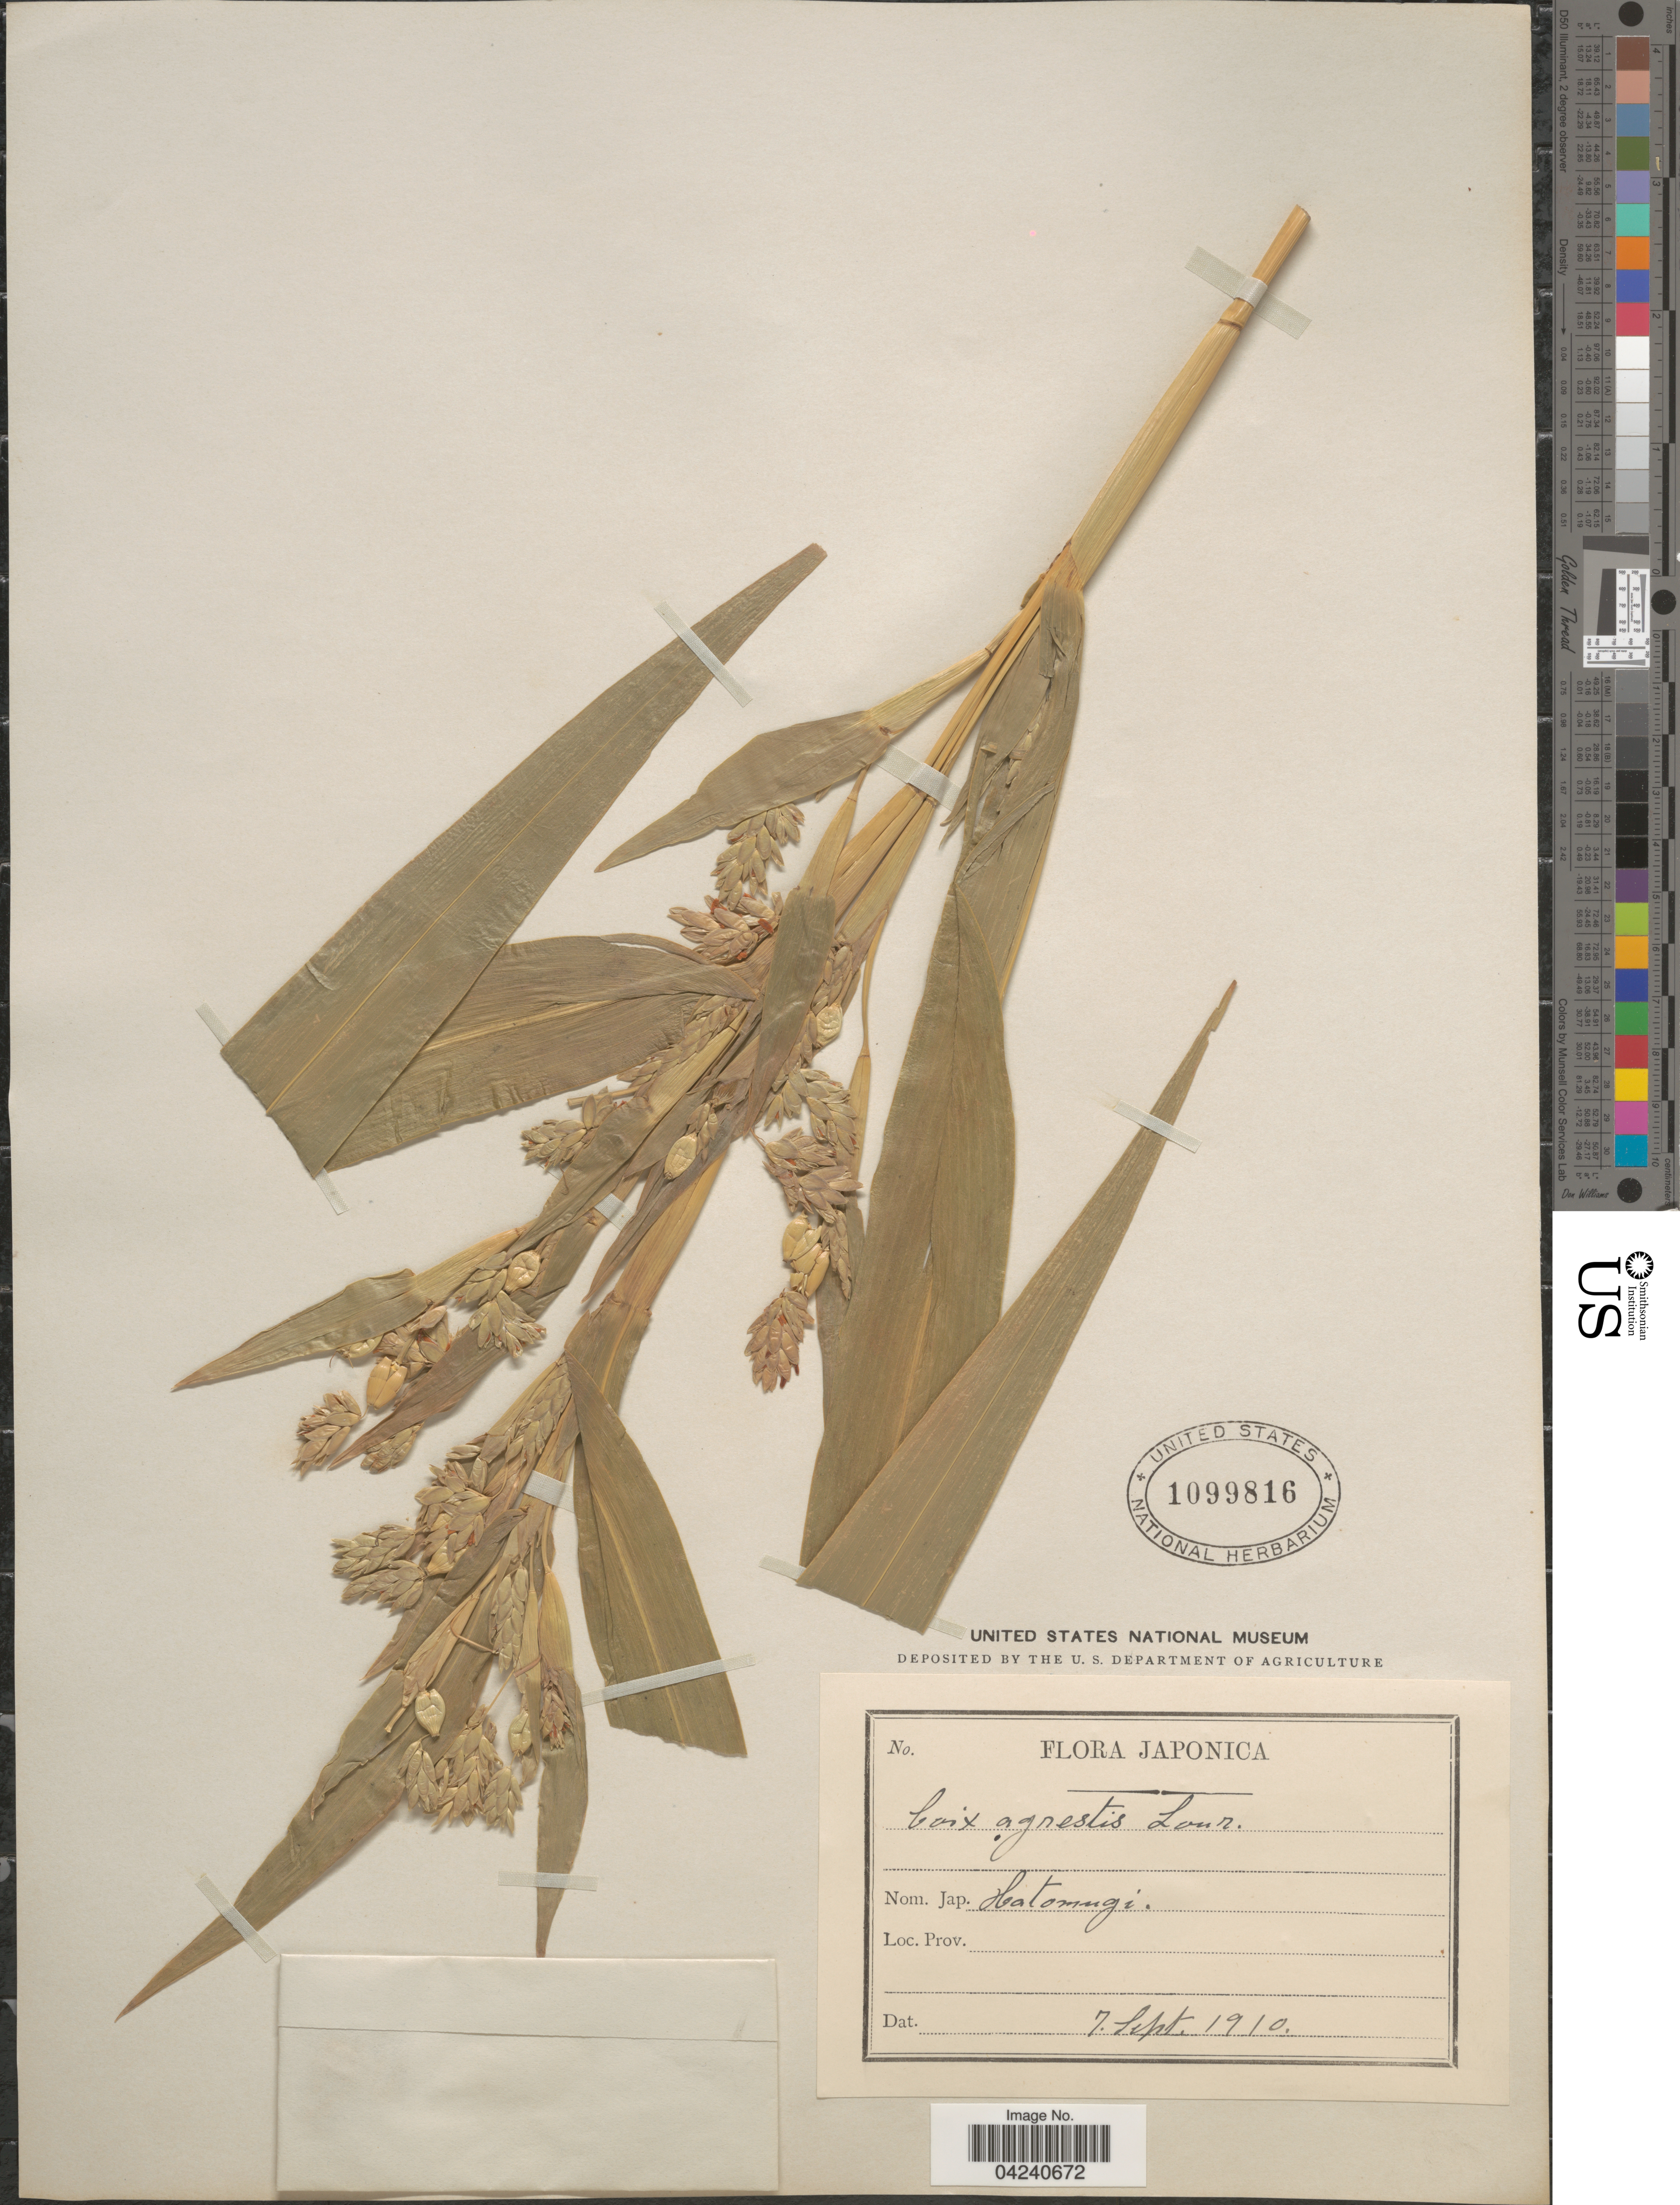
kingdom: Plantae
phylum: Tracheophyta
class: Liliopsida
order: Poales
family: Poaceae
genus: Coix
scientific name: Coix lacryma-jobi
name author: L.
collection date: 1910-09-07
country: Japan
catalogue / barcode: US 1099816